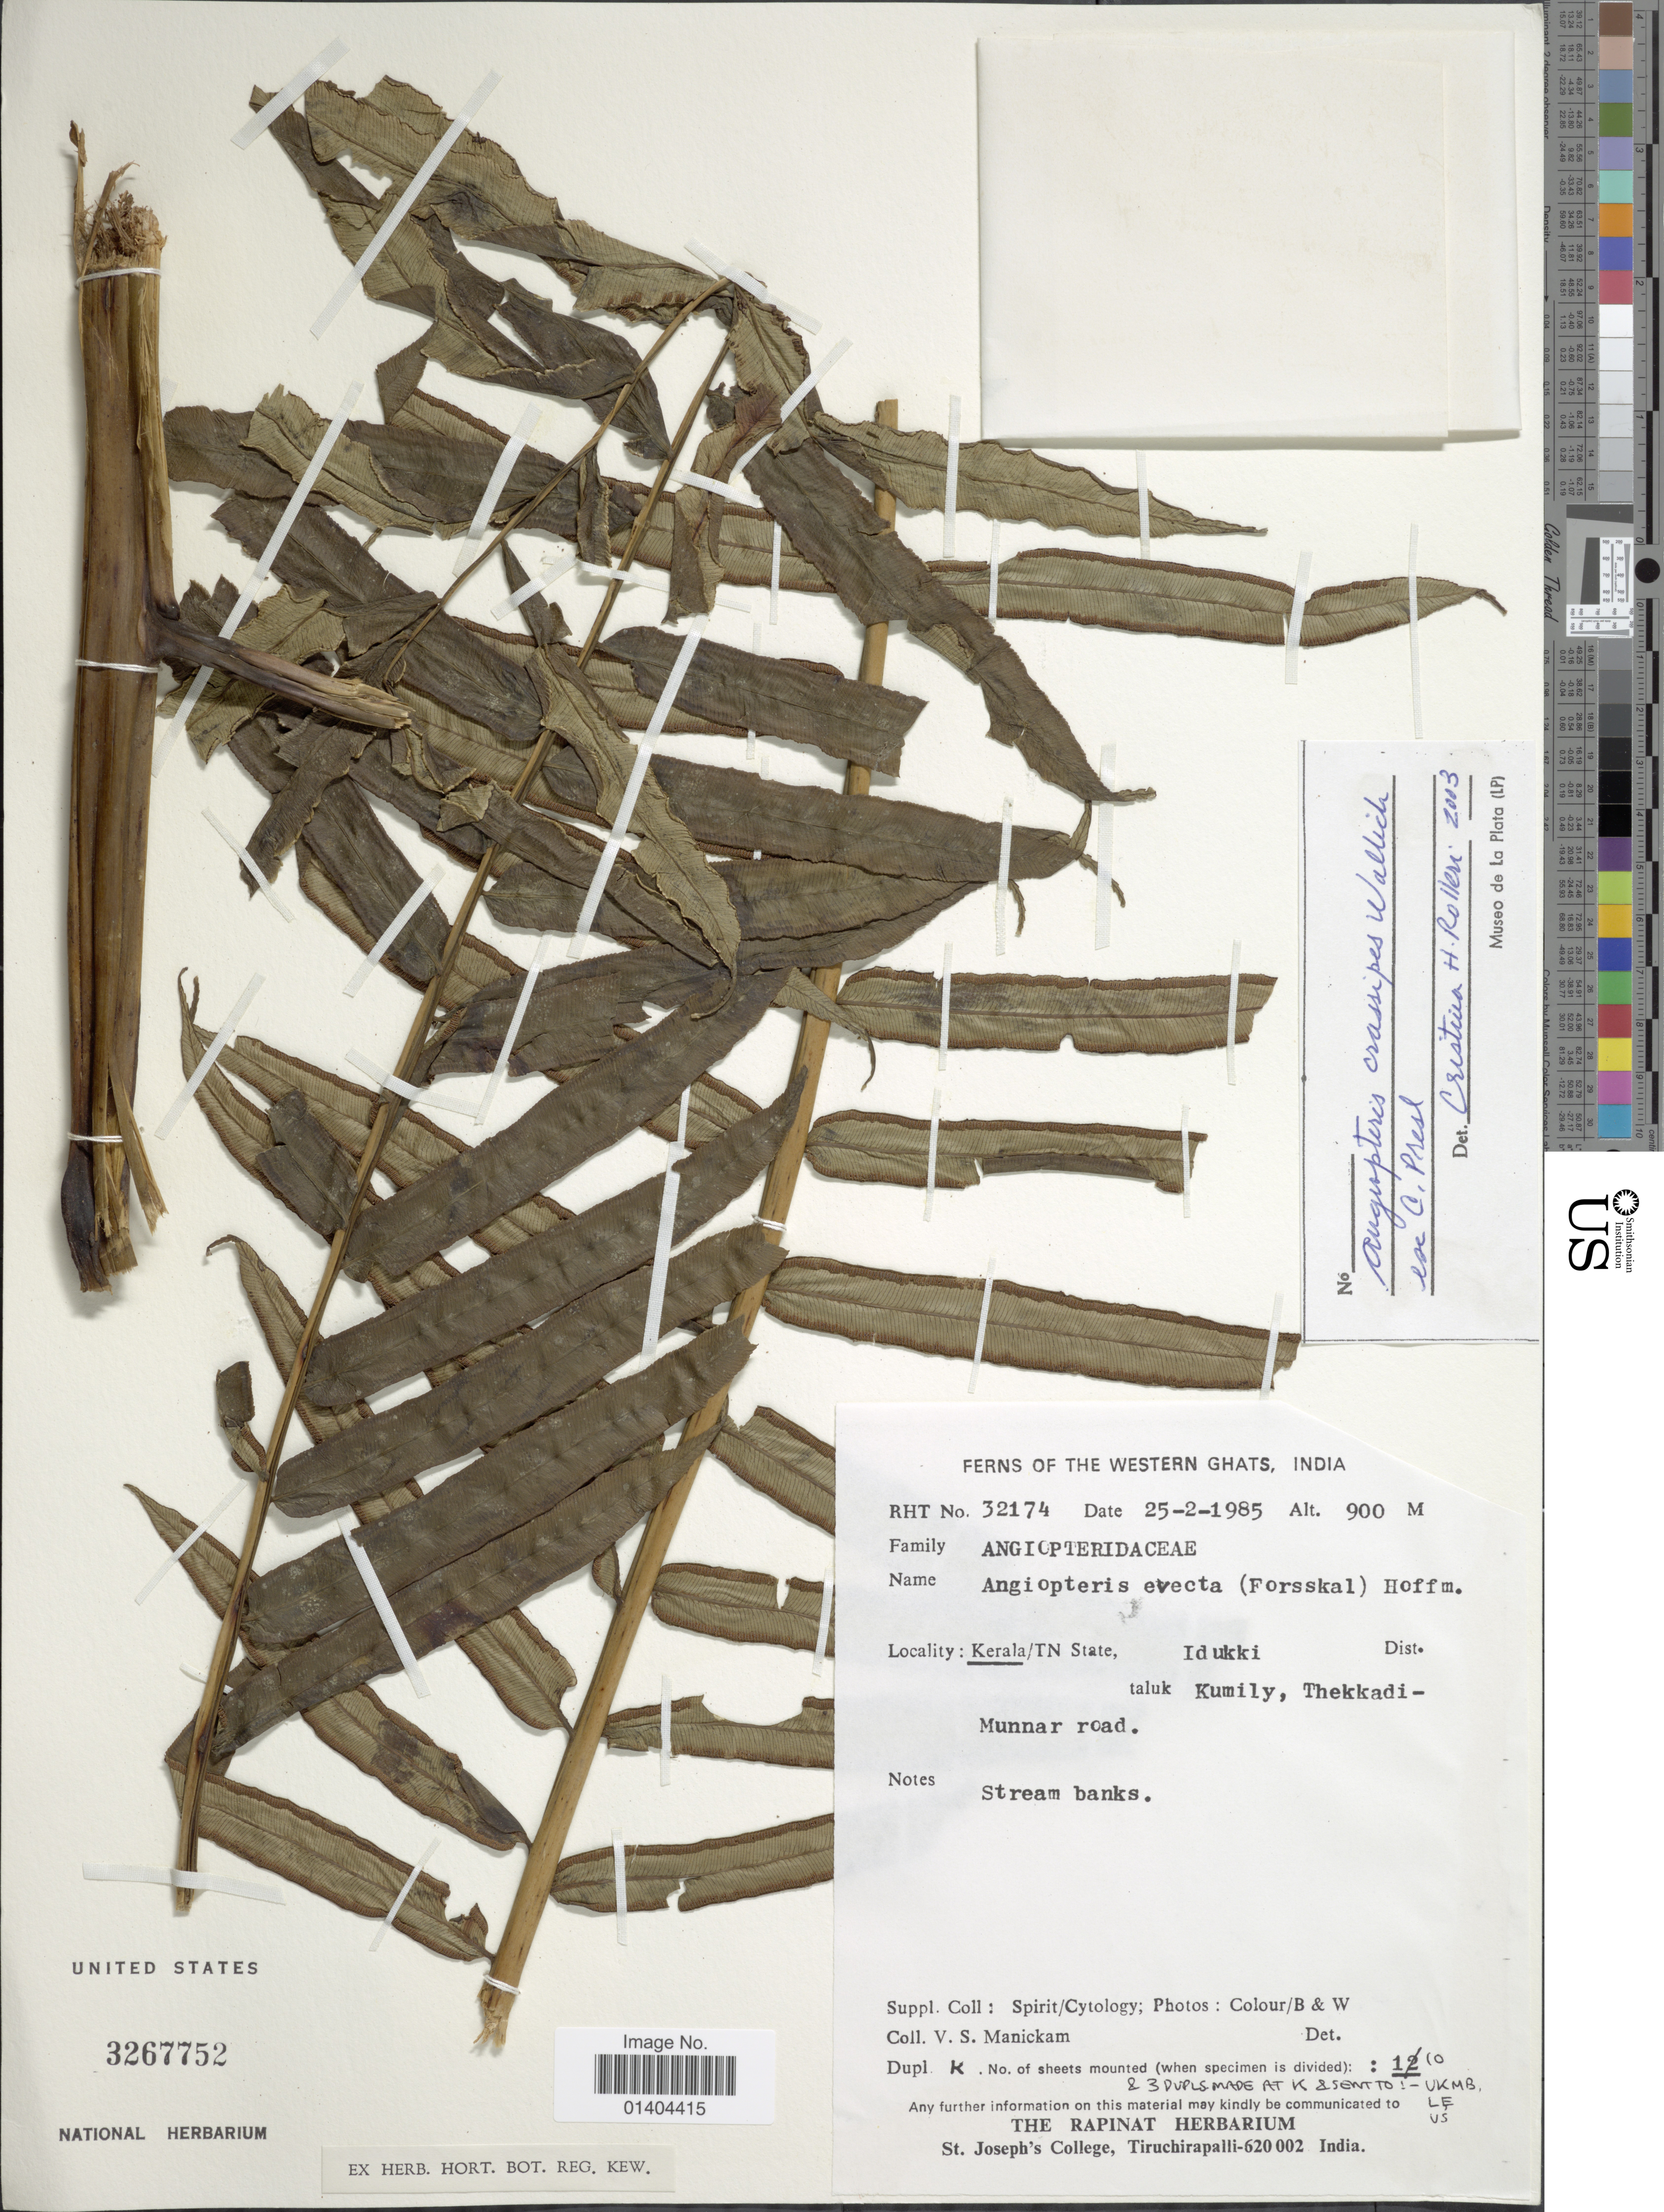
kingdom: Plantae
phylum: Tracheophyta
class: Polypodiopsida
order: Marattiales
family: Marattiaceae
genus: Angiopteris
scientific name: Angiopteris crassipes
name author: Wall. ex C. Presl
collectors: V. Manickam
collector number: RHT 32174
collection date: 1985-02-25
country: India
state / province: Kerala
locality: Idukki, Taluk, Kumily, Thekkadi, Munnar road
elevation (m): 900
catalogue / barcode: US 3267752